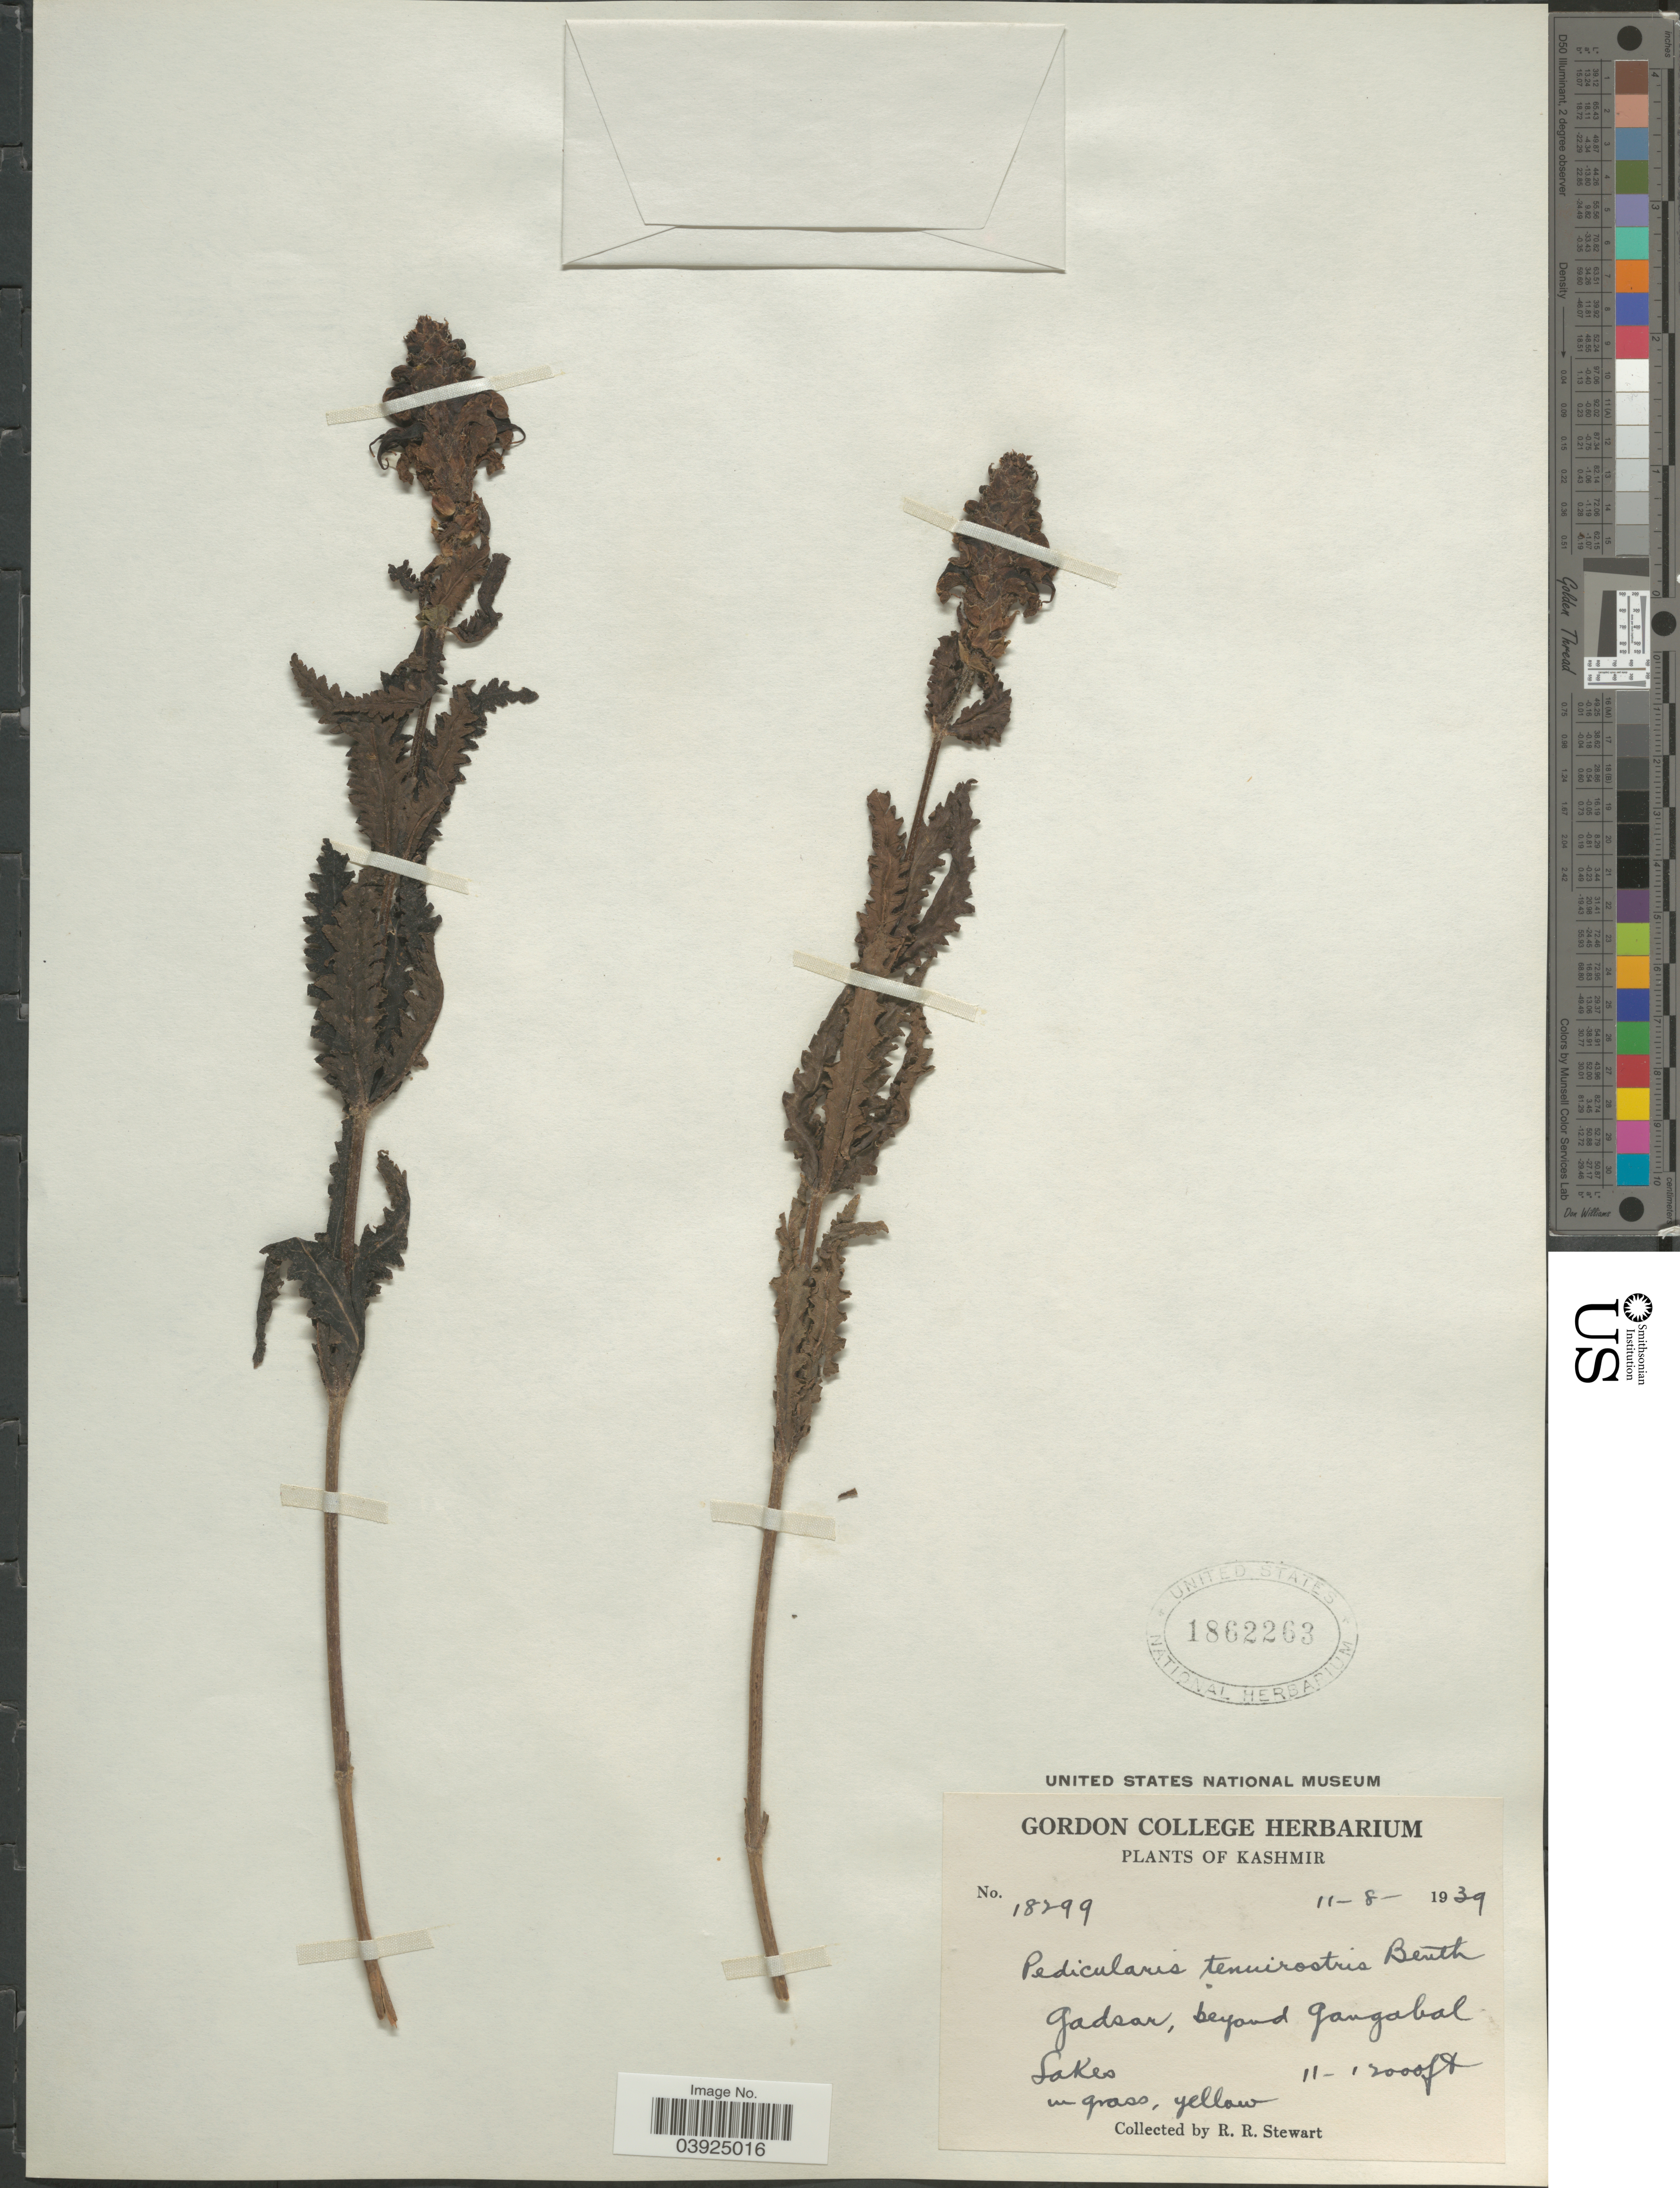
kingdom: Plantae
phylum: Tracheophyta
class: Magnoliopsida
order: Lamiales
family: Orobanchaceae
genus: Pedicularis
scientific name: Pedicularis tenuirostris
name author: Benth.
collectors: R. Stewart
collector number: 18299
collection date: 1939-08-11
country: India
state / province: Jammu and Kashmir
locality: Kashmir. Gadsar, beyond Gangabal Lakes.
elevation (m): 3353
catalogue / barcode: US 1862263